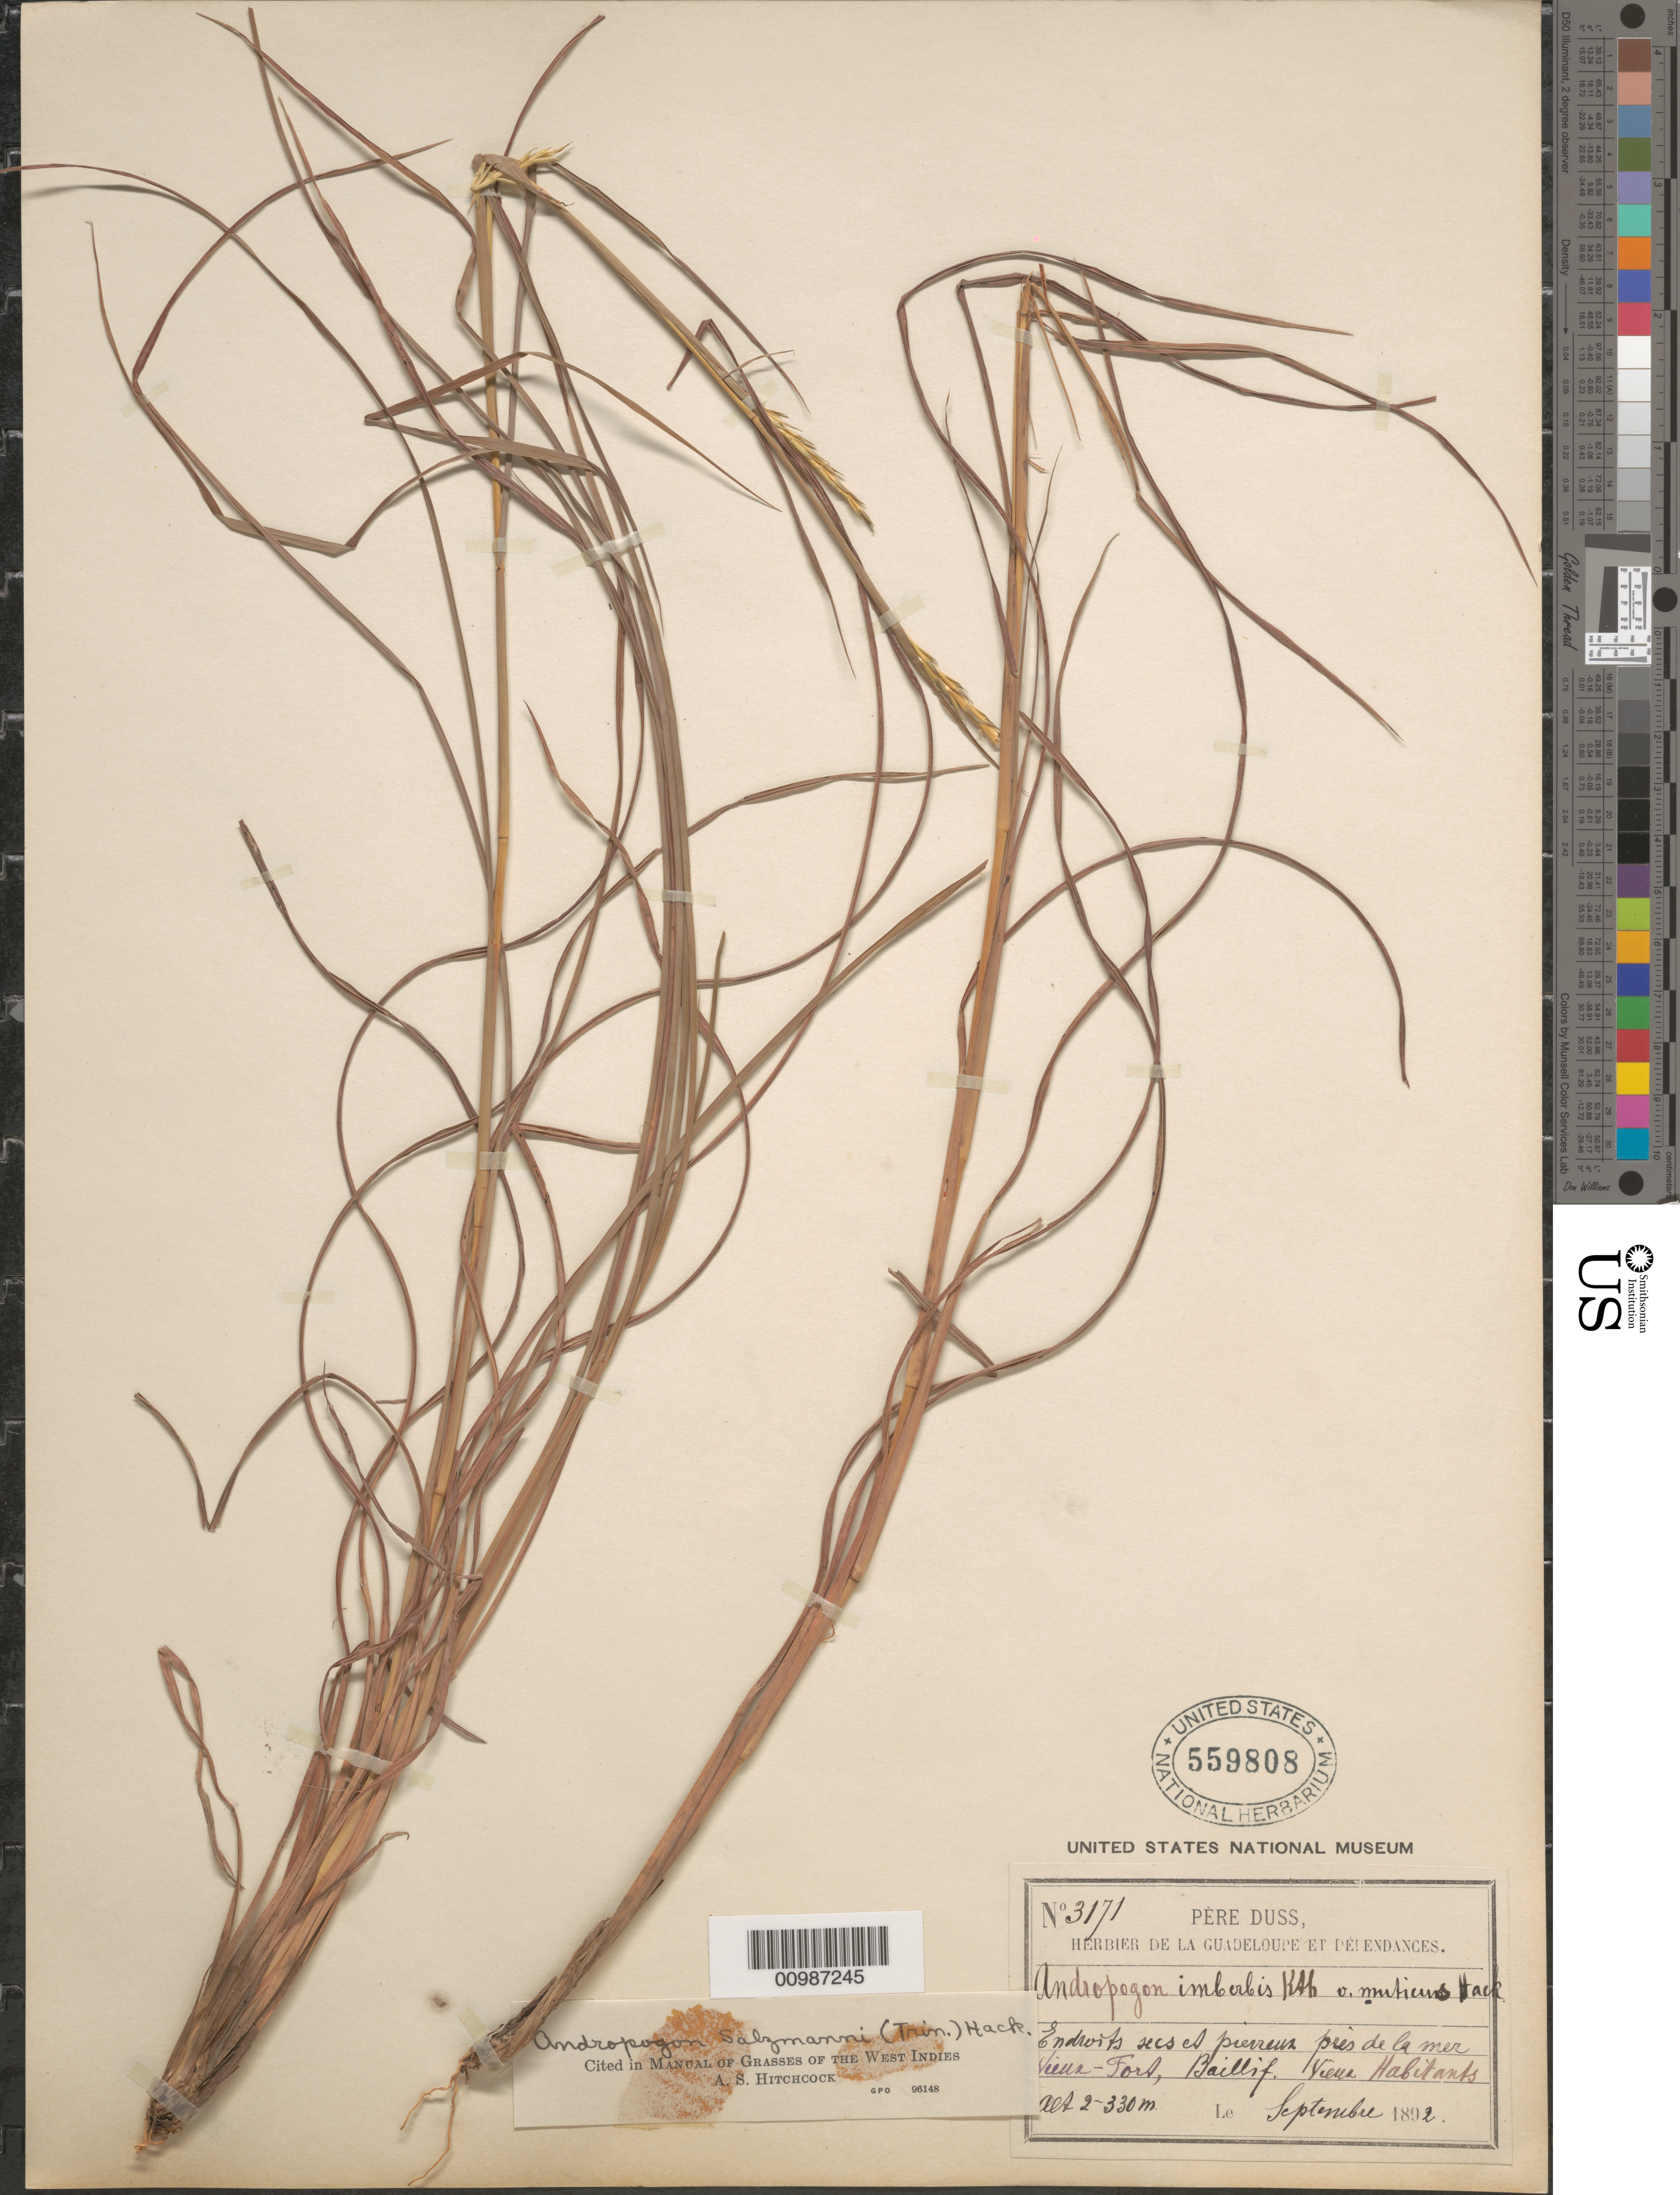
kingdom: Plantae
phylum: Tracheophyta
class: Liliopsida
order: Poales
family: Poaceae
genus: Andropogon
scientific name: Andropogon salzmanni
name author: (Trin. ex Steud.) Hack.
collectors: Père Duss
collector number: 3171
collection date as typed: Sep 1892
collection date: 1892-09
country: Guadeloupe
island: Basse Terre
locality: Baillif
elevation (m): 2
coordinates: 0 N, 0 E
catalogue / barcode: US 559808